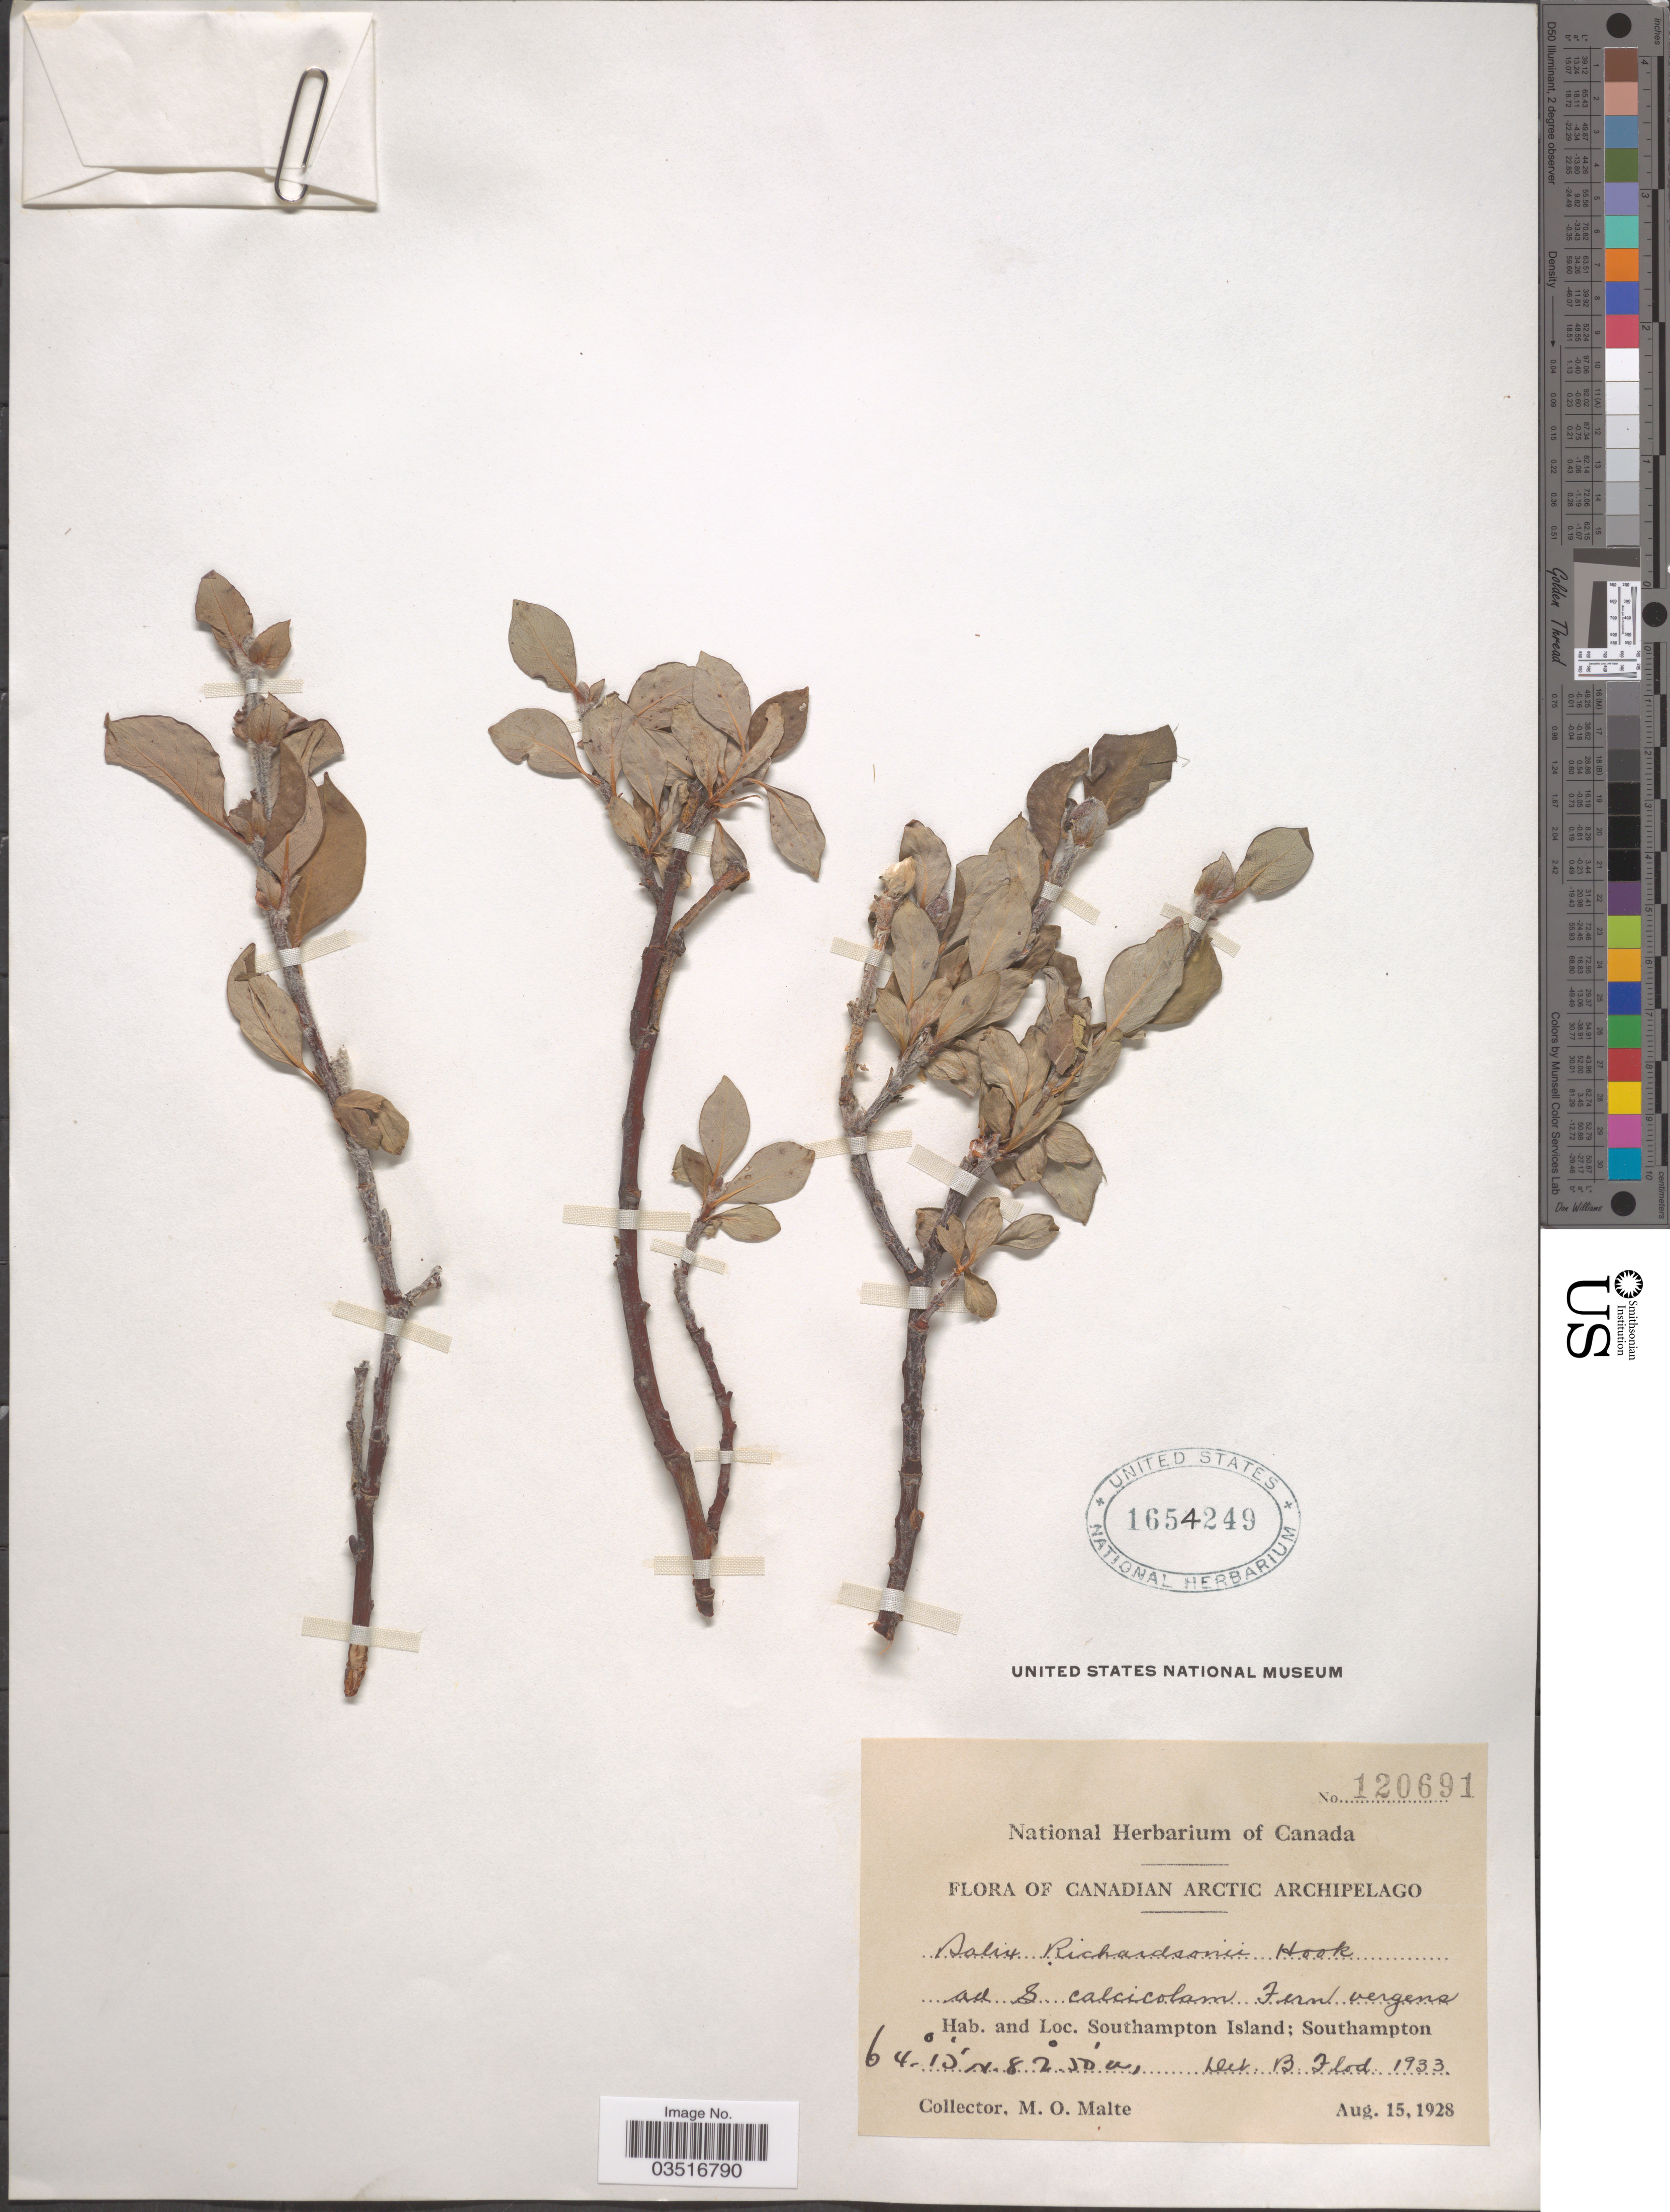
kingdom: Plantae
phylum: Tracheophyta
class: Magnoliopsida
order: Malpighiales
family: Salicaceae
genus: Salix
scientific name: Salix richardsonii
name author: Hook.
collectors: M. O. Malte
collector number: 120691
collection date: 1928-08-15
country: Canada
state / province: Nunavut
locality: Canadian Arctic Archipelago. Southampton Island: Southampton.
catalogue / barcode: US 1654249